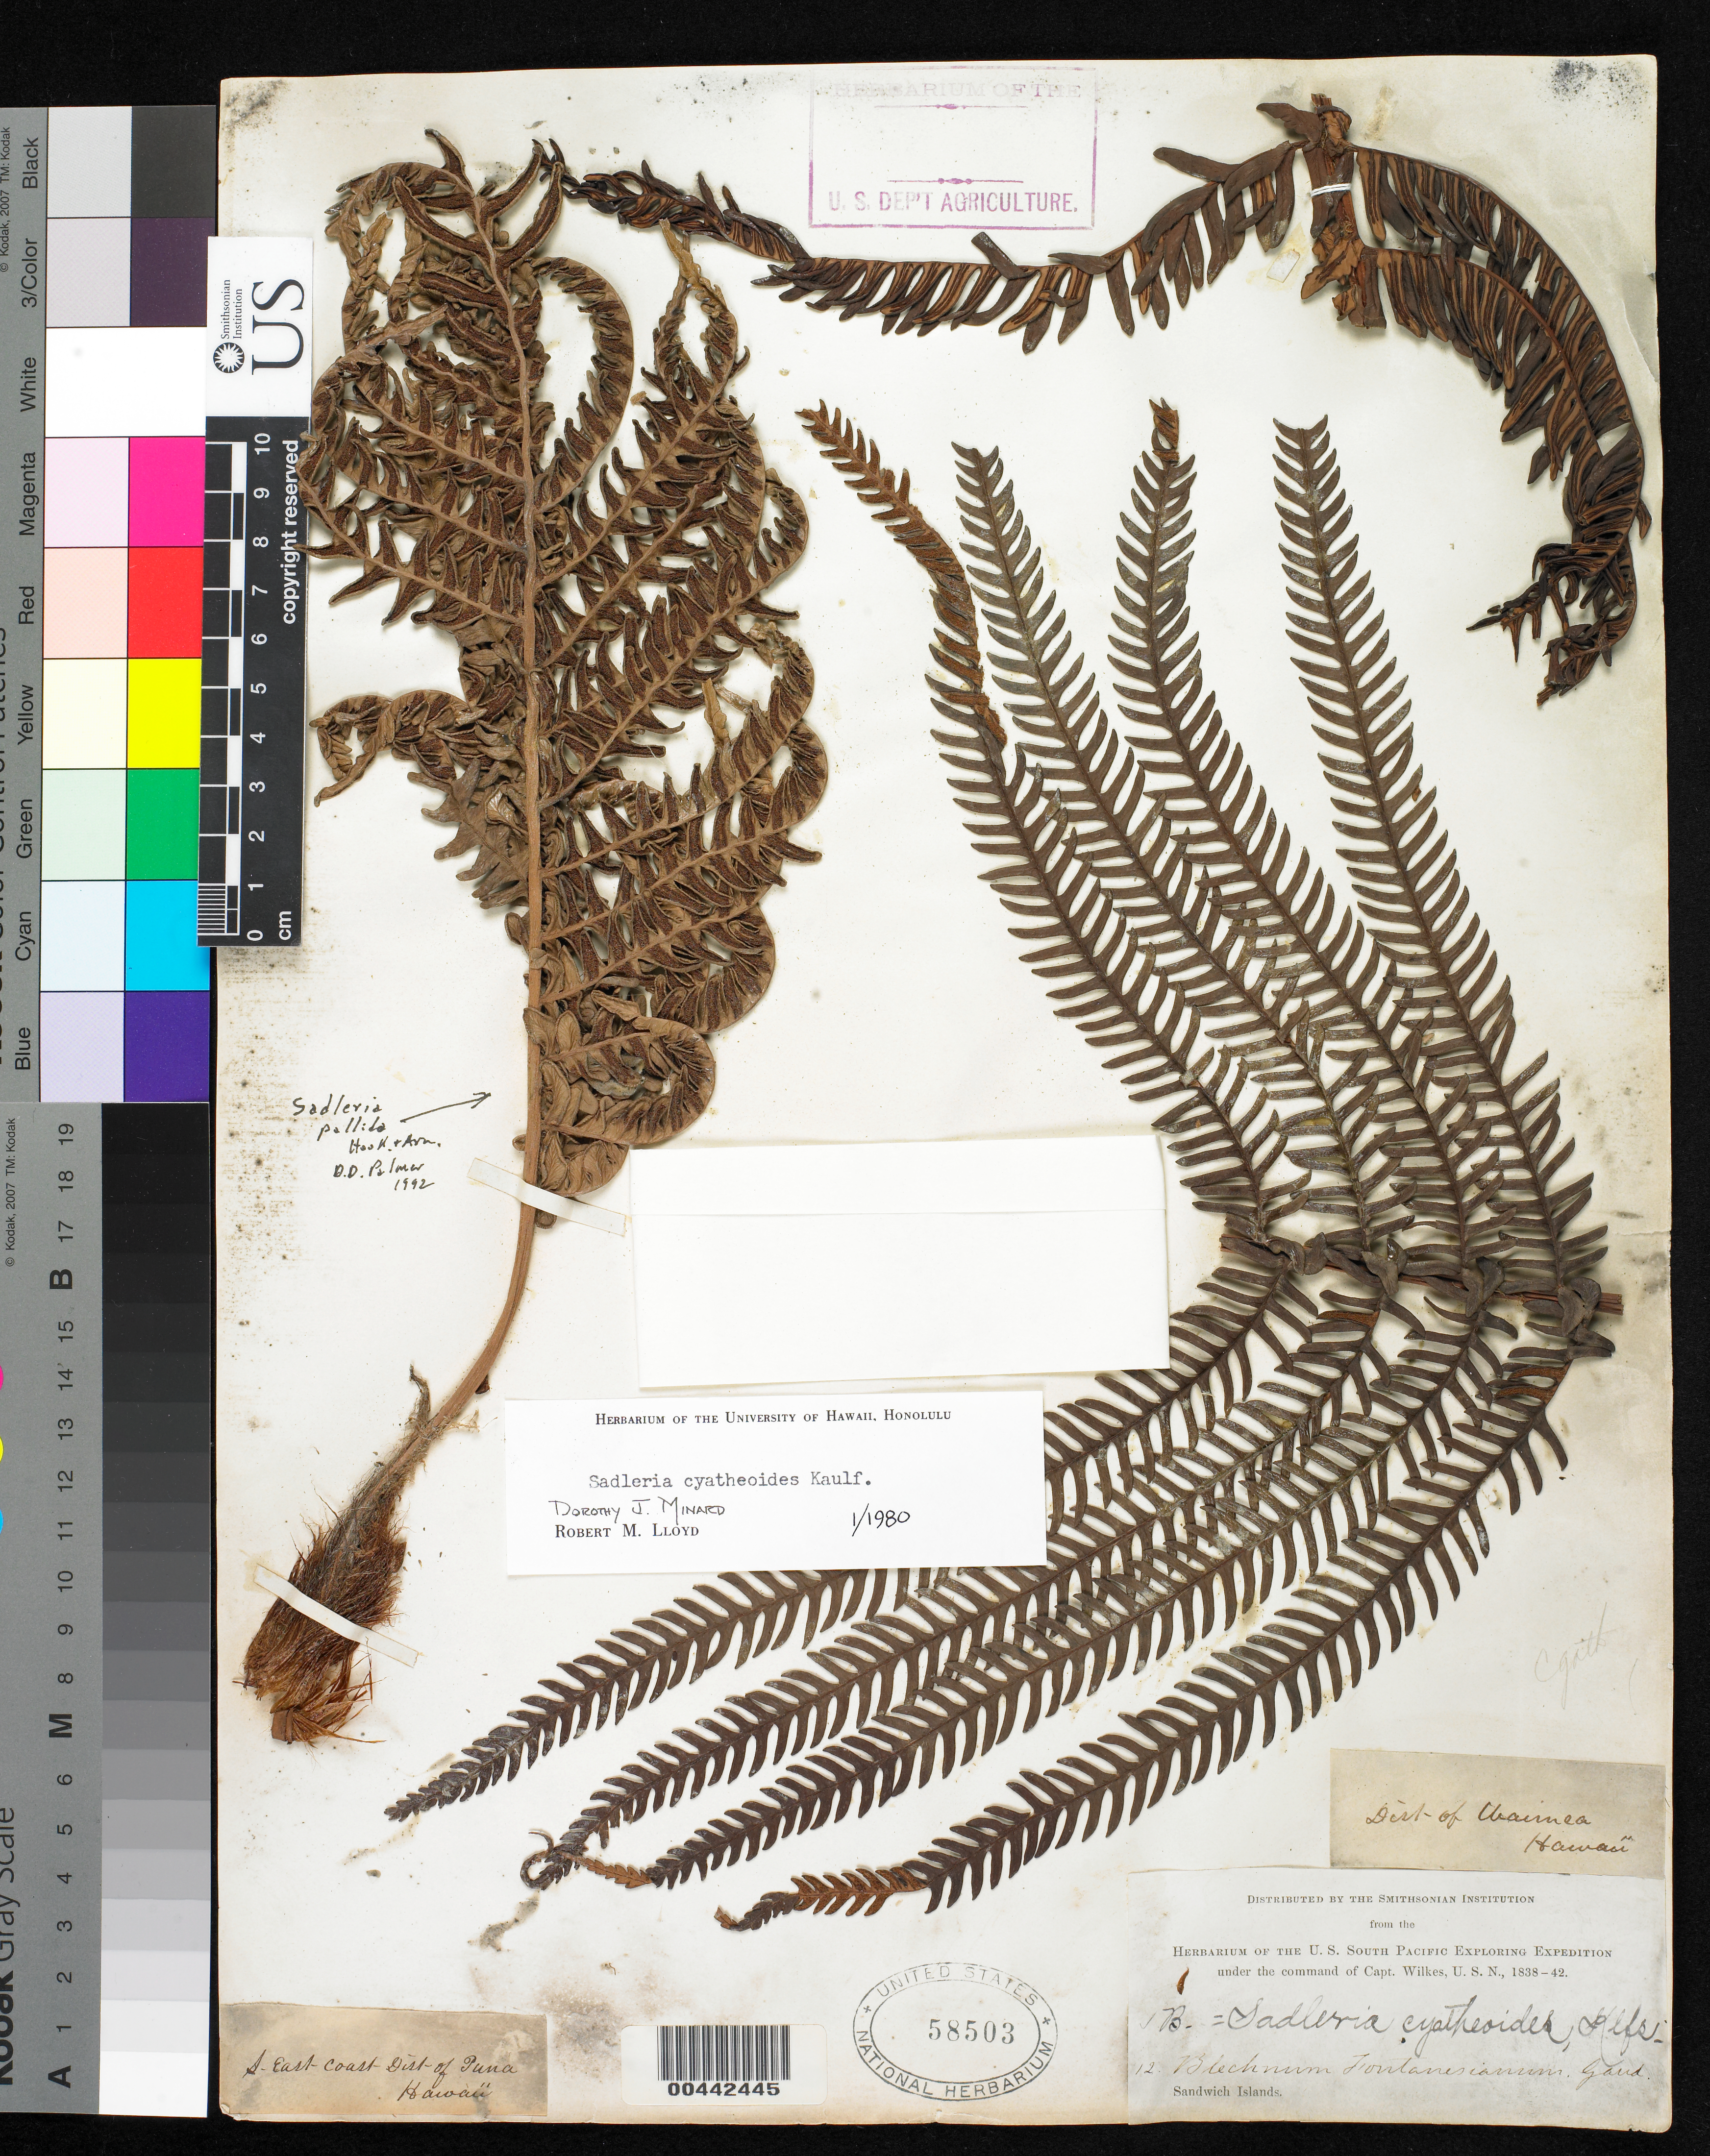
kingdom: Plantae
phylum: Tracheophyta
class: Polypodiopsida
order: Polypodiales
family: Blechnaceae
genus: Sadleria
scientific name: Sadleria cyatheoides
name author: Kaulf.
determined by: Minard, D. J.; Lloyd, R. M.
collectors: Wilkes Explor. Exped.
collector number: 12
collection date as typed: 1838 to -- --- 1842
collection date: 1838/1842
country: United States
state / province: Hawaii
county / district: Hawaii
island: Hawaii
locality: District of Waimea and southeast coast, District of Puna.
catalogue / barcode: US 58503